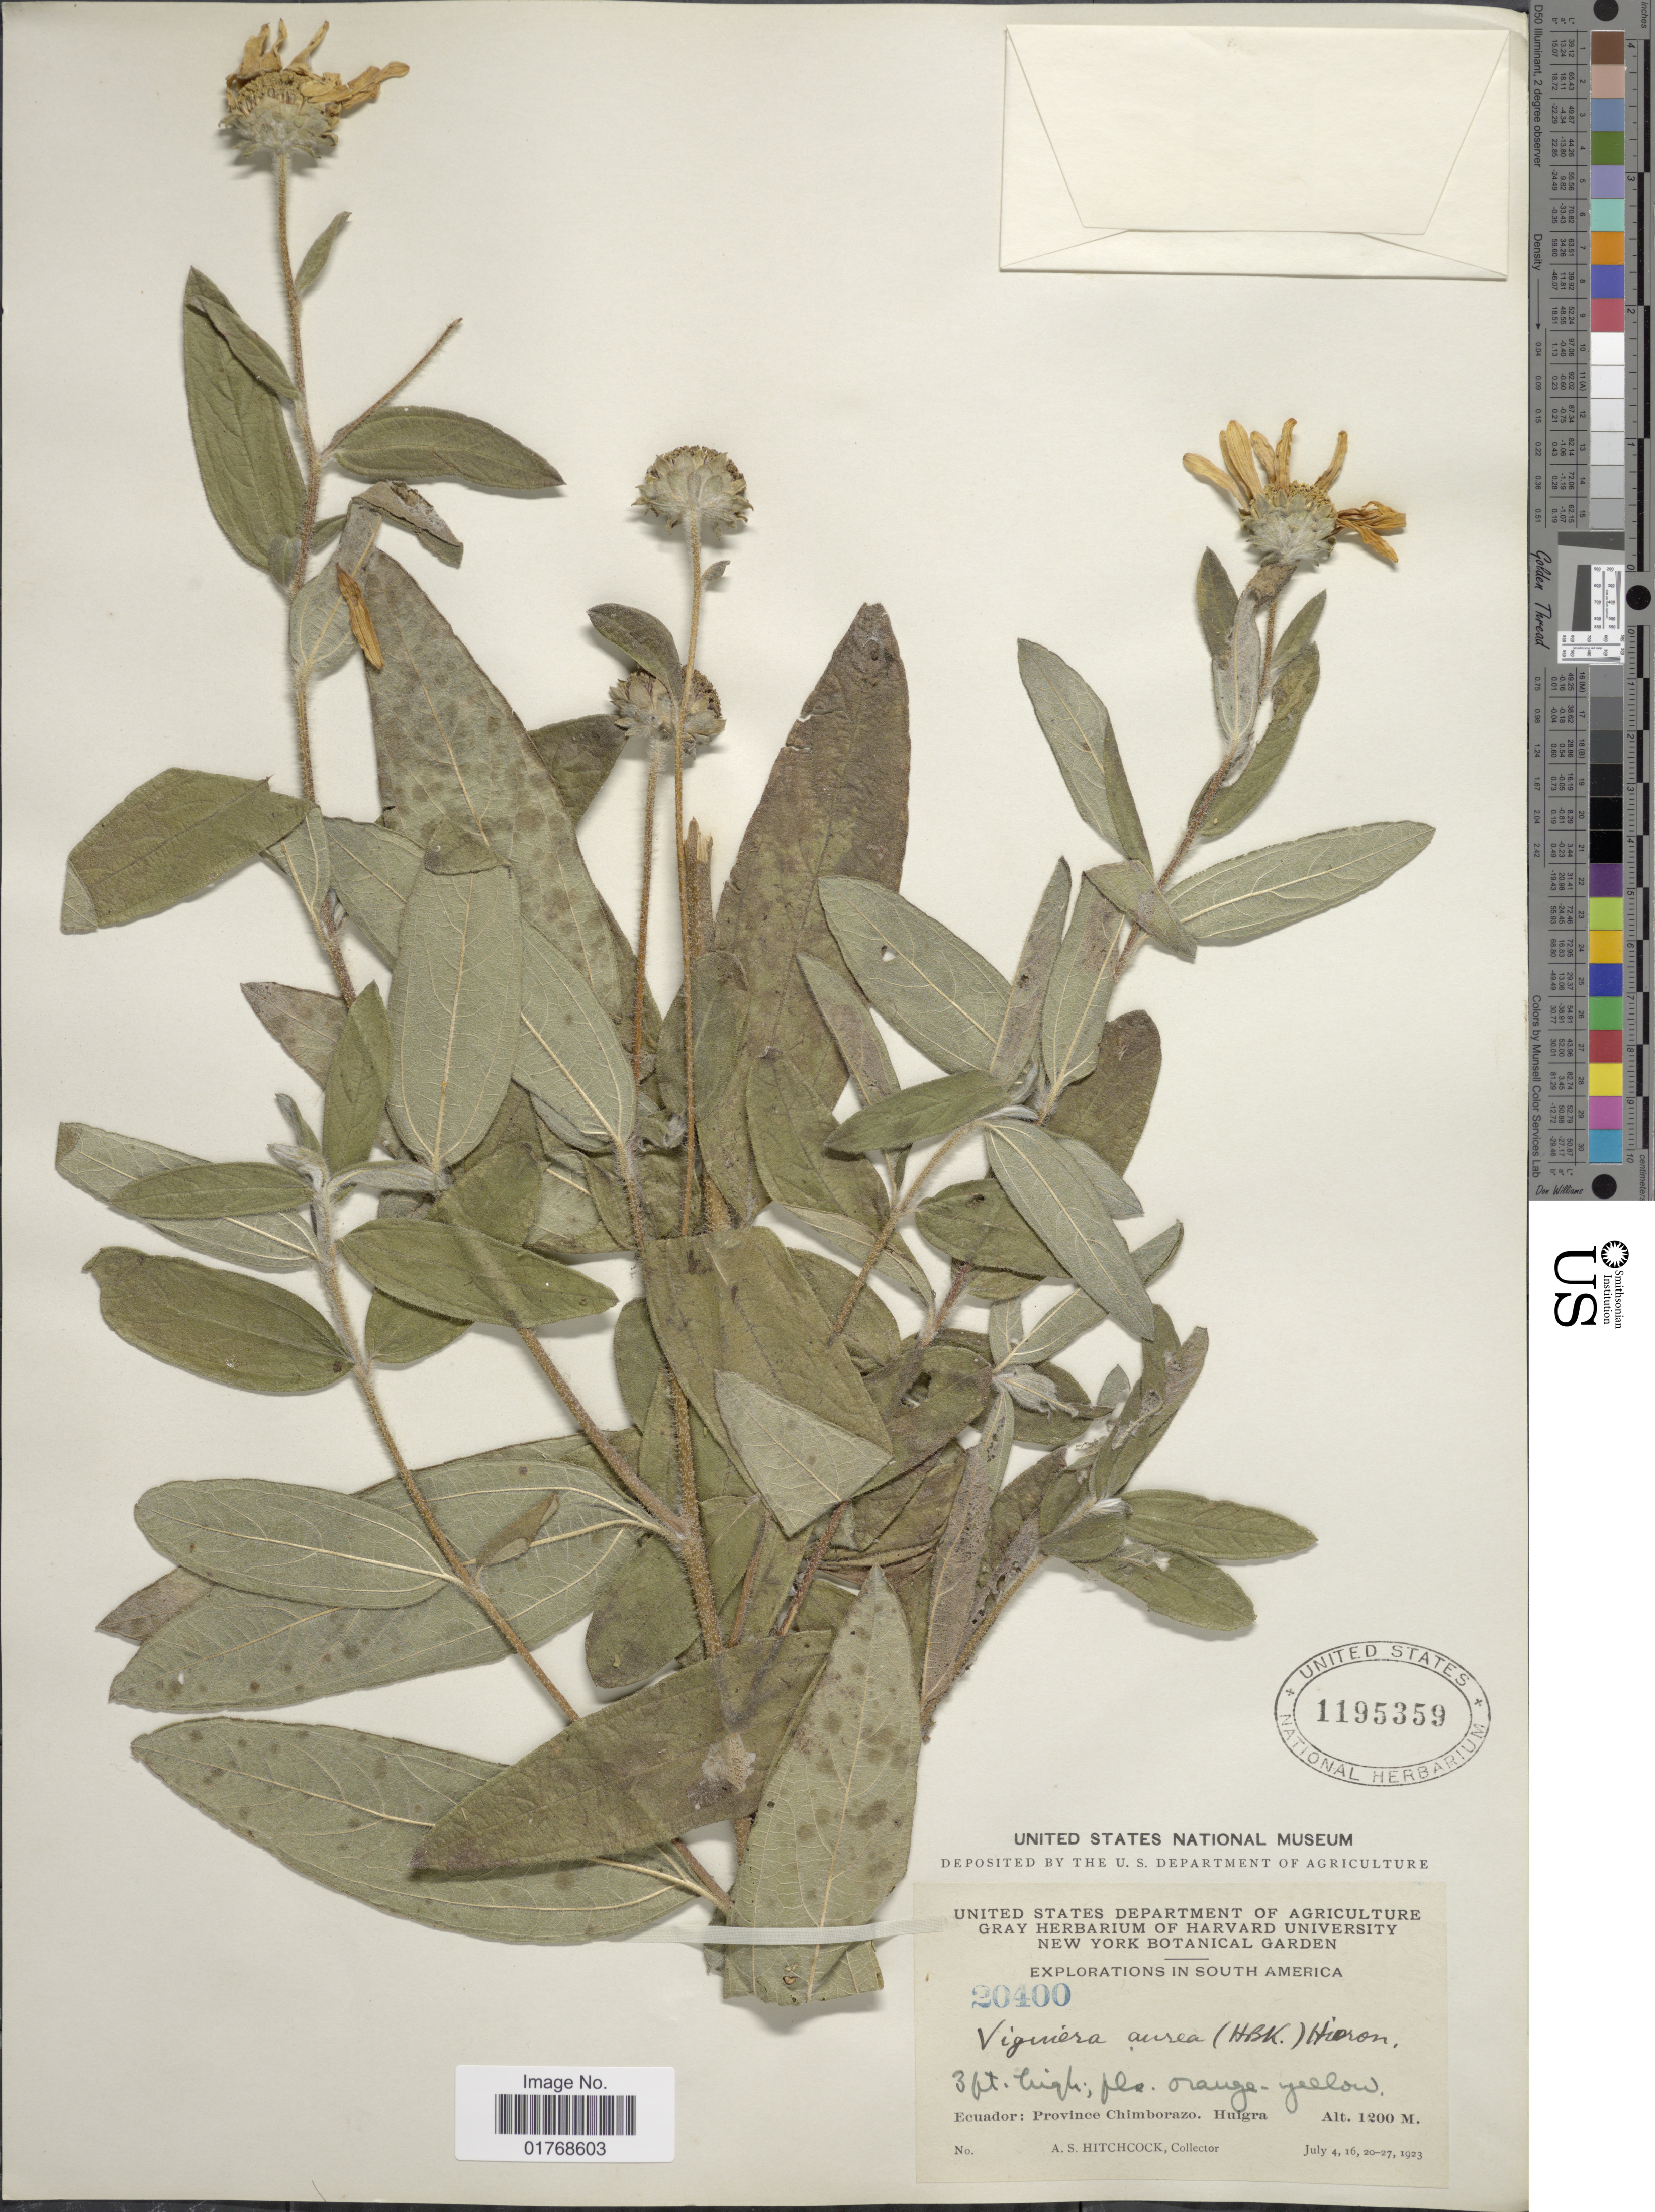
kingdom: Plantae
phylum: Tracheophyta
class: Magnoliopsida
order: Asterales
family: Asteraceae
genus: Viguiera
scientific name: Viguiera incana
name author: (Pers.) S.F. Blake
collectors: A. S. Hitchcock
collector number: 20400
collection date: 1923-07-04/1923-07-27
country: Ecuador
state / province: Chimborazo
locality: Ecuador: Province Chimborazo. Huigra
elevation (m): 1200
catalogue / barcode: US 1195359